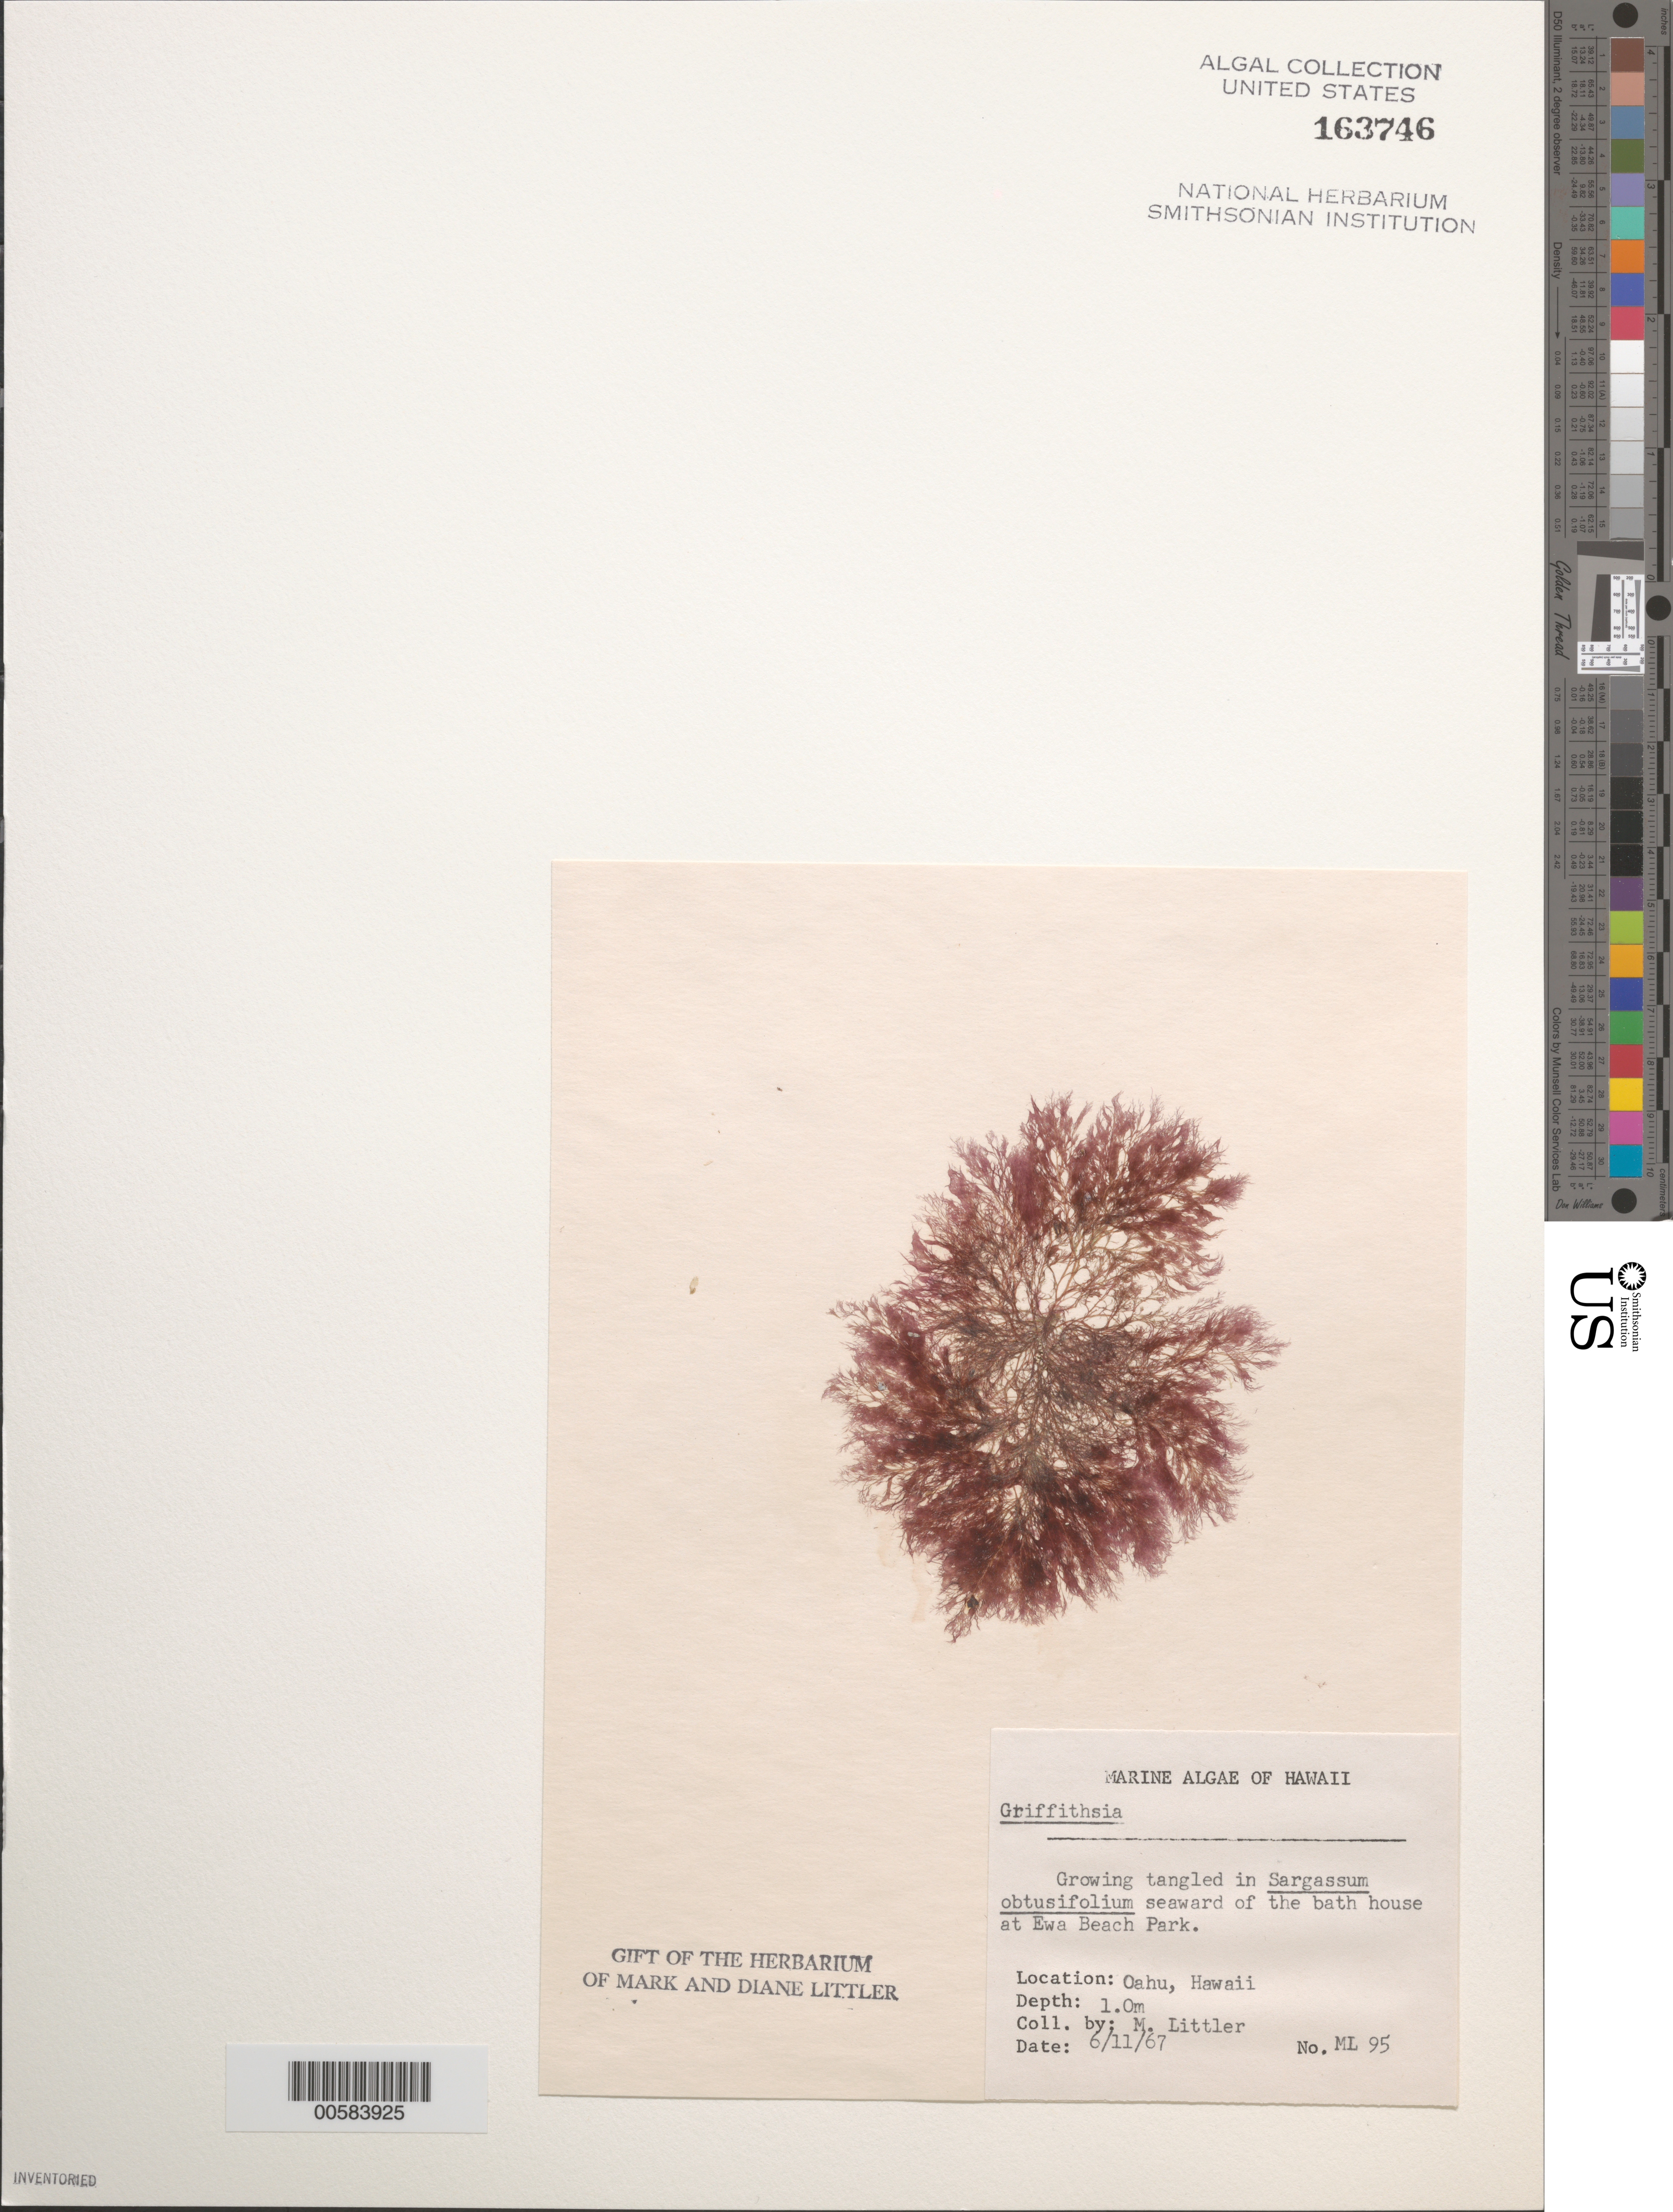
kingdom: Plantae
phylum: Rhodophyta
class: Florideophyceae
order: Ceramiales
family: Wrangeliaceae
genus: Griffithsia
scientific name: Griffithsia sp.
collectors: M. M. Littler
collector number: ML 95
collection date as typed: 11 Jun 1967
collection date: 1967-06-11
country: United States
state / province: Hawaii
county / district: Honolulu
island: Oahu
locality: Ewa Beach Park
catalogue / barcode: US 163746